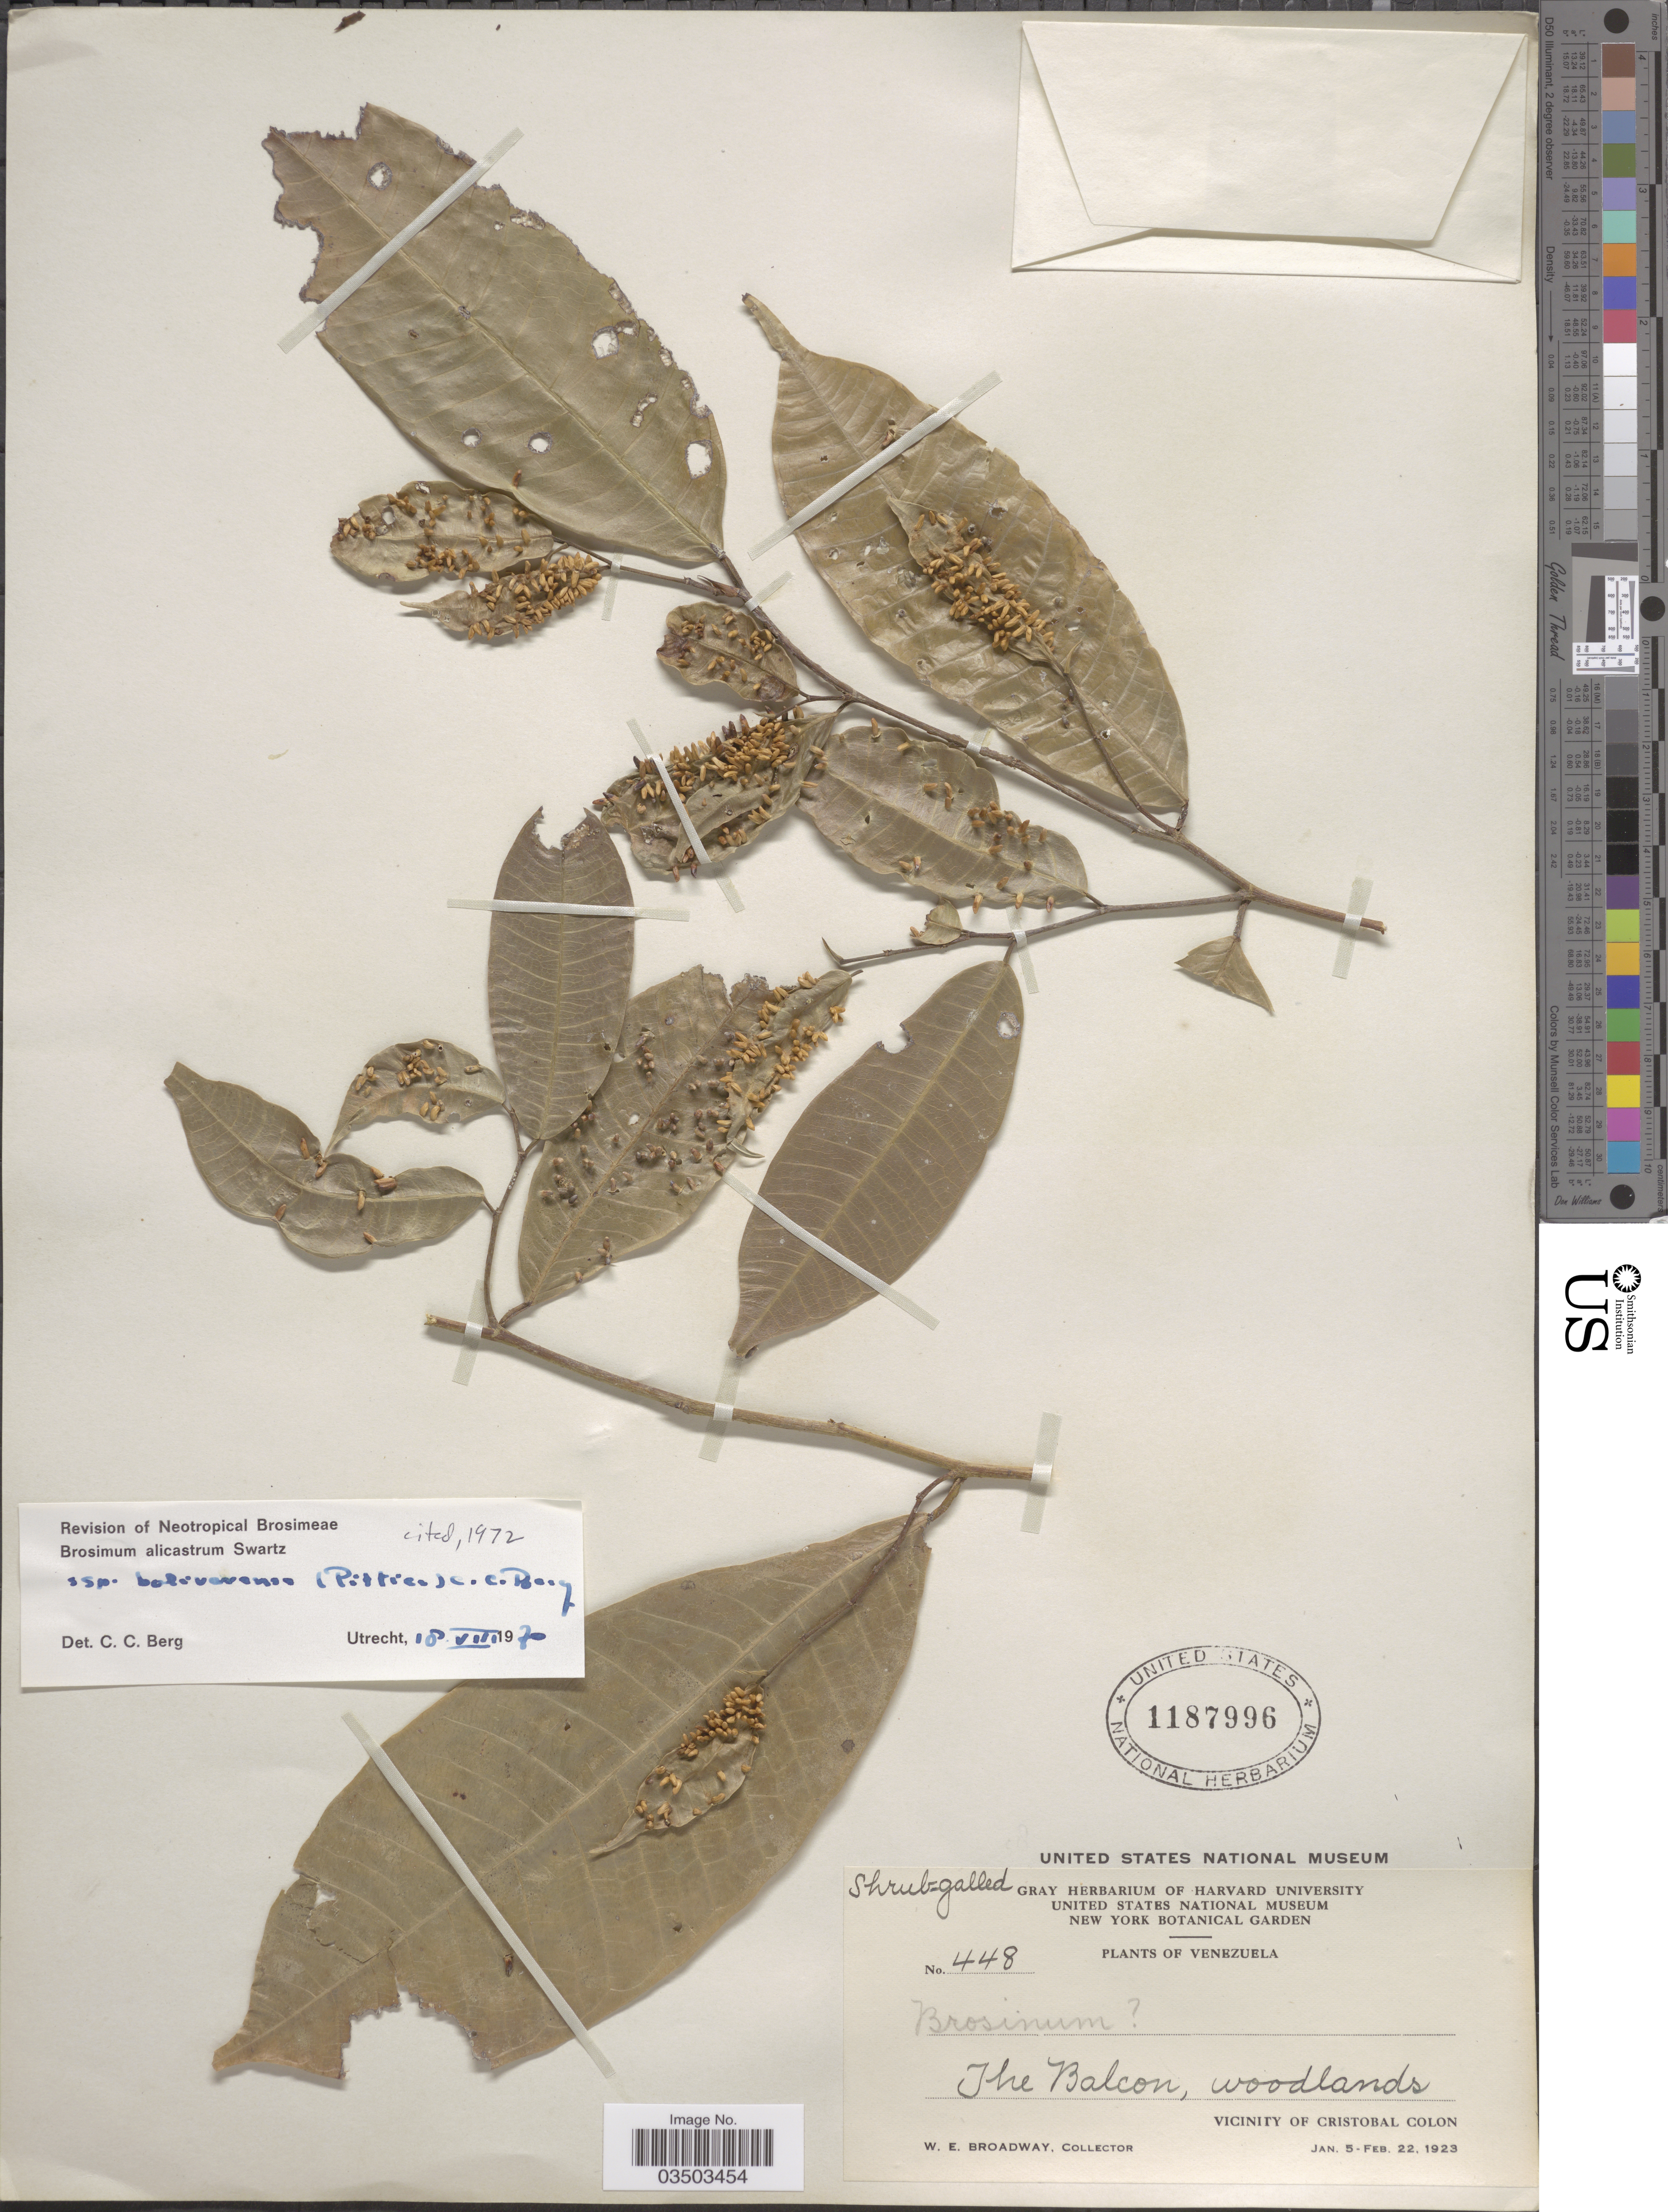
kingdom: Plantae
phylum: Tracheophyta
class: Magnoliopsida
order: Rosales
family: Moraceae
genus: Brosimum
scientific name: Brosimum alicastrum subsp. bolivarense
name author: (Pittier) C.C. Berg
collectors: W. E. Broadway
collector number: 448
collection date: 1923-01-05/1923-02-22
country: Venezuela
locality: The Balcon, woodlands. Vicinity of Cristobal Colon.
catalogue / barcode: US 1187996